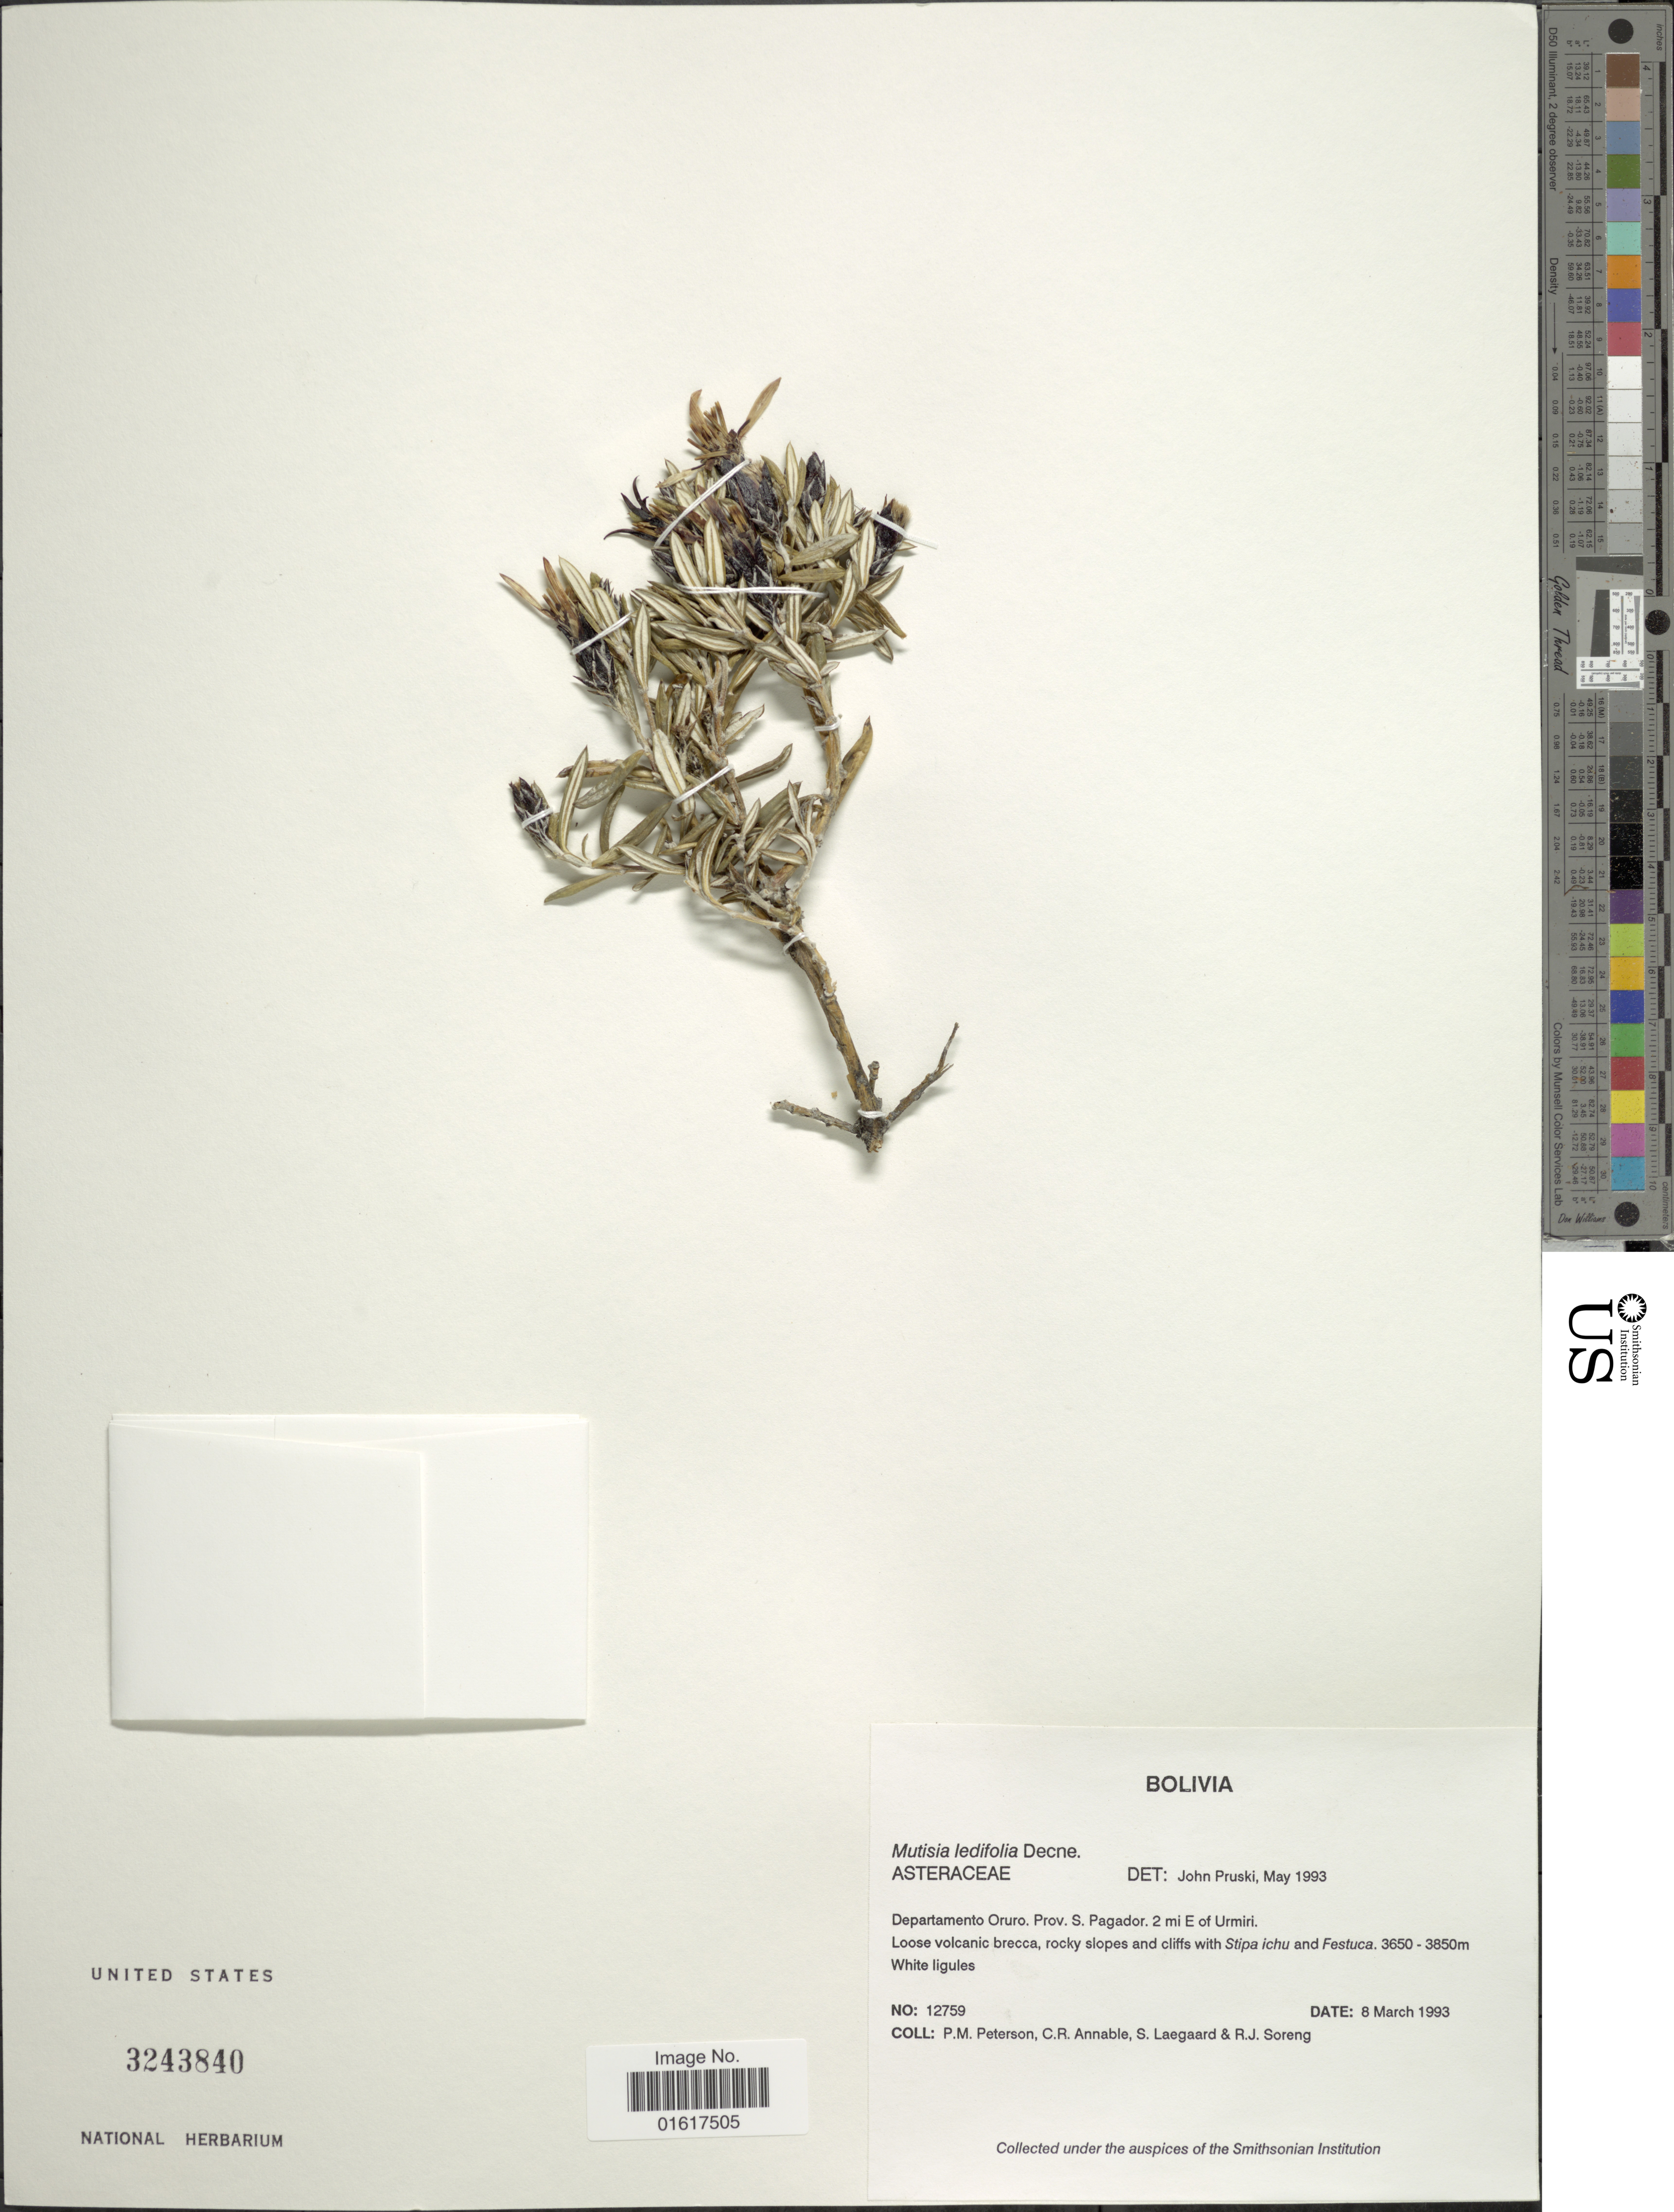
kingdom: Plantae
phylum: Tracheophyta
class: Magnoliopsida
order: Asterales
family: Asteraceae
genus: Mutisia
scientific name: Mutisia ledifolia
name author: Decne. ex Wedd.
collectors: P. M. Peterson, C. R. Annable, S. Lægaard & R. J. Soreng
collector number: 12759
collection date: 1993-03-08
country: Bolivia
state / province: Oruro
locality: Prov. S. Pagador. 2 mi. E of Urmiri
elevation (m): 3650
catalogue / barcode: US 3243840